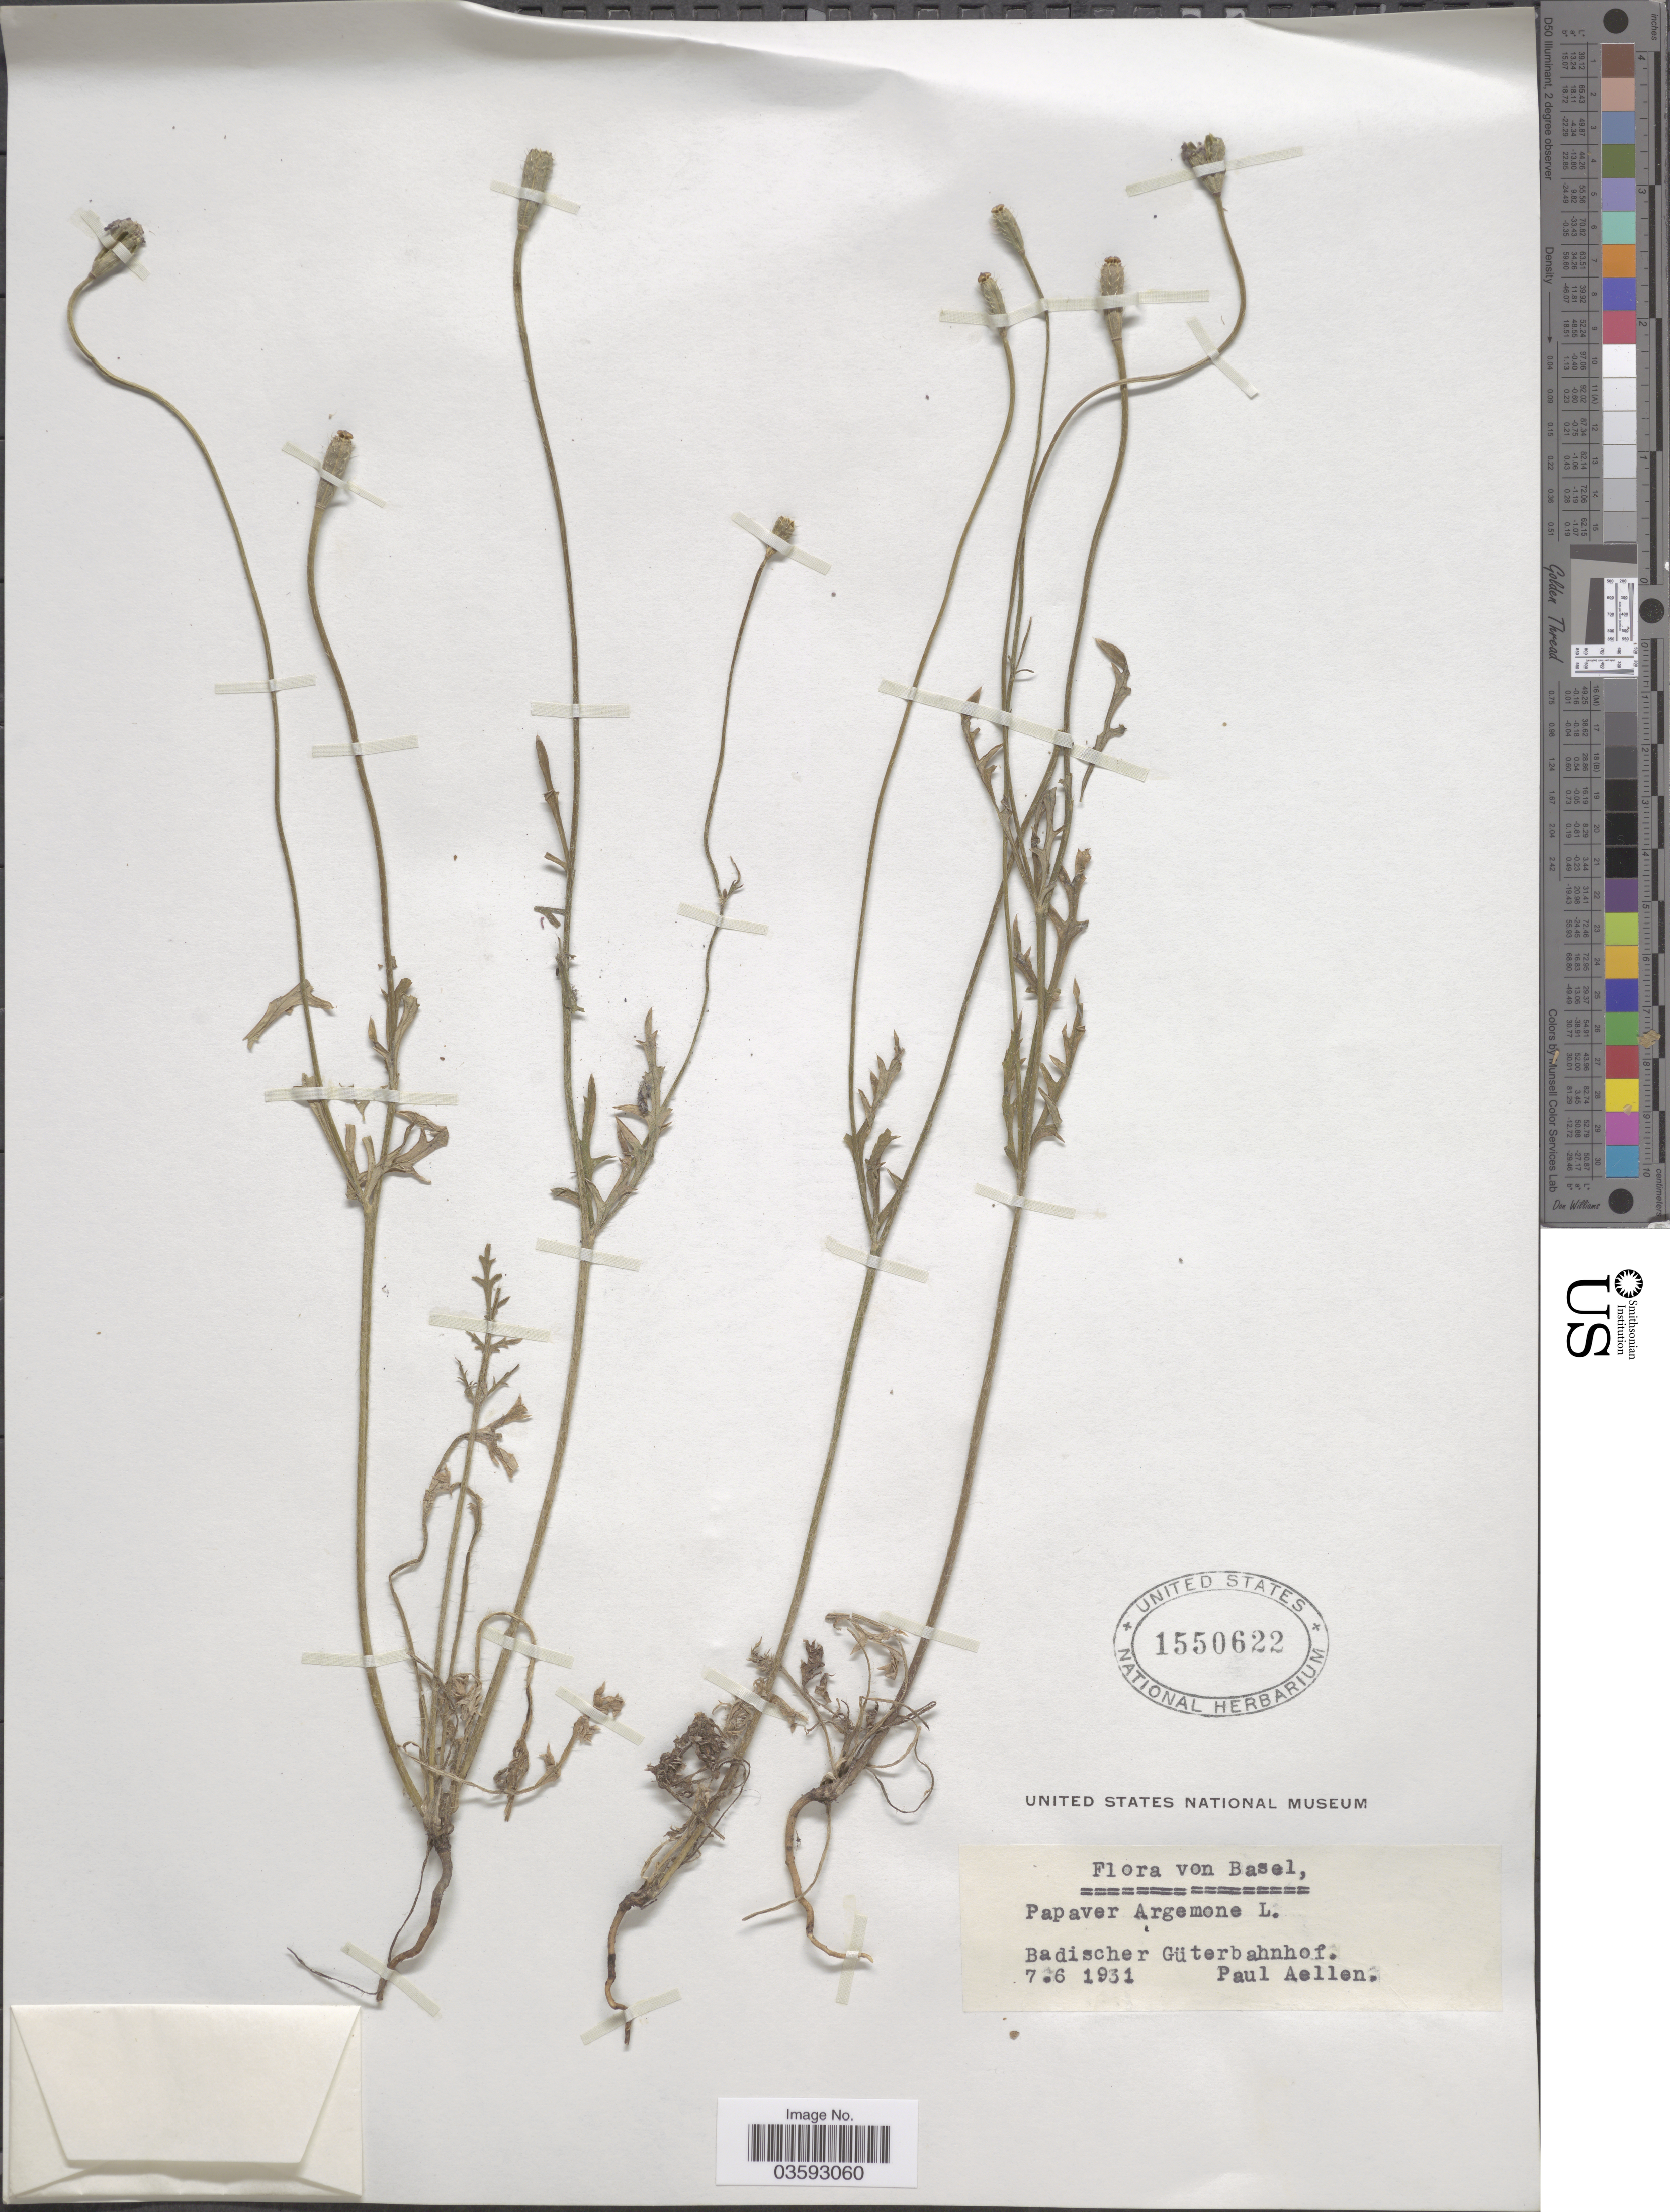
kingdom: Plantae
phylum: Tracheophyta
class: Magnoliopsida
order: Ranunculales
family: Papaveraceae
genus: Papaver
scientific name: Papaver argemone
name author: L.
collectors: P. Aellen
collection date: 1931-06-07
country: Switzerland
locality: Basel. Badischer Güterbahnhof.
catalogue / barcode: US 1550622